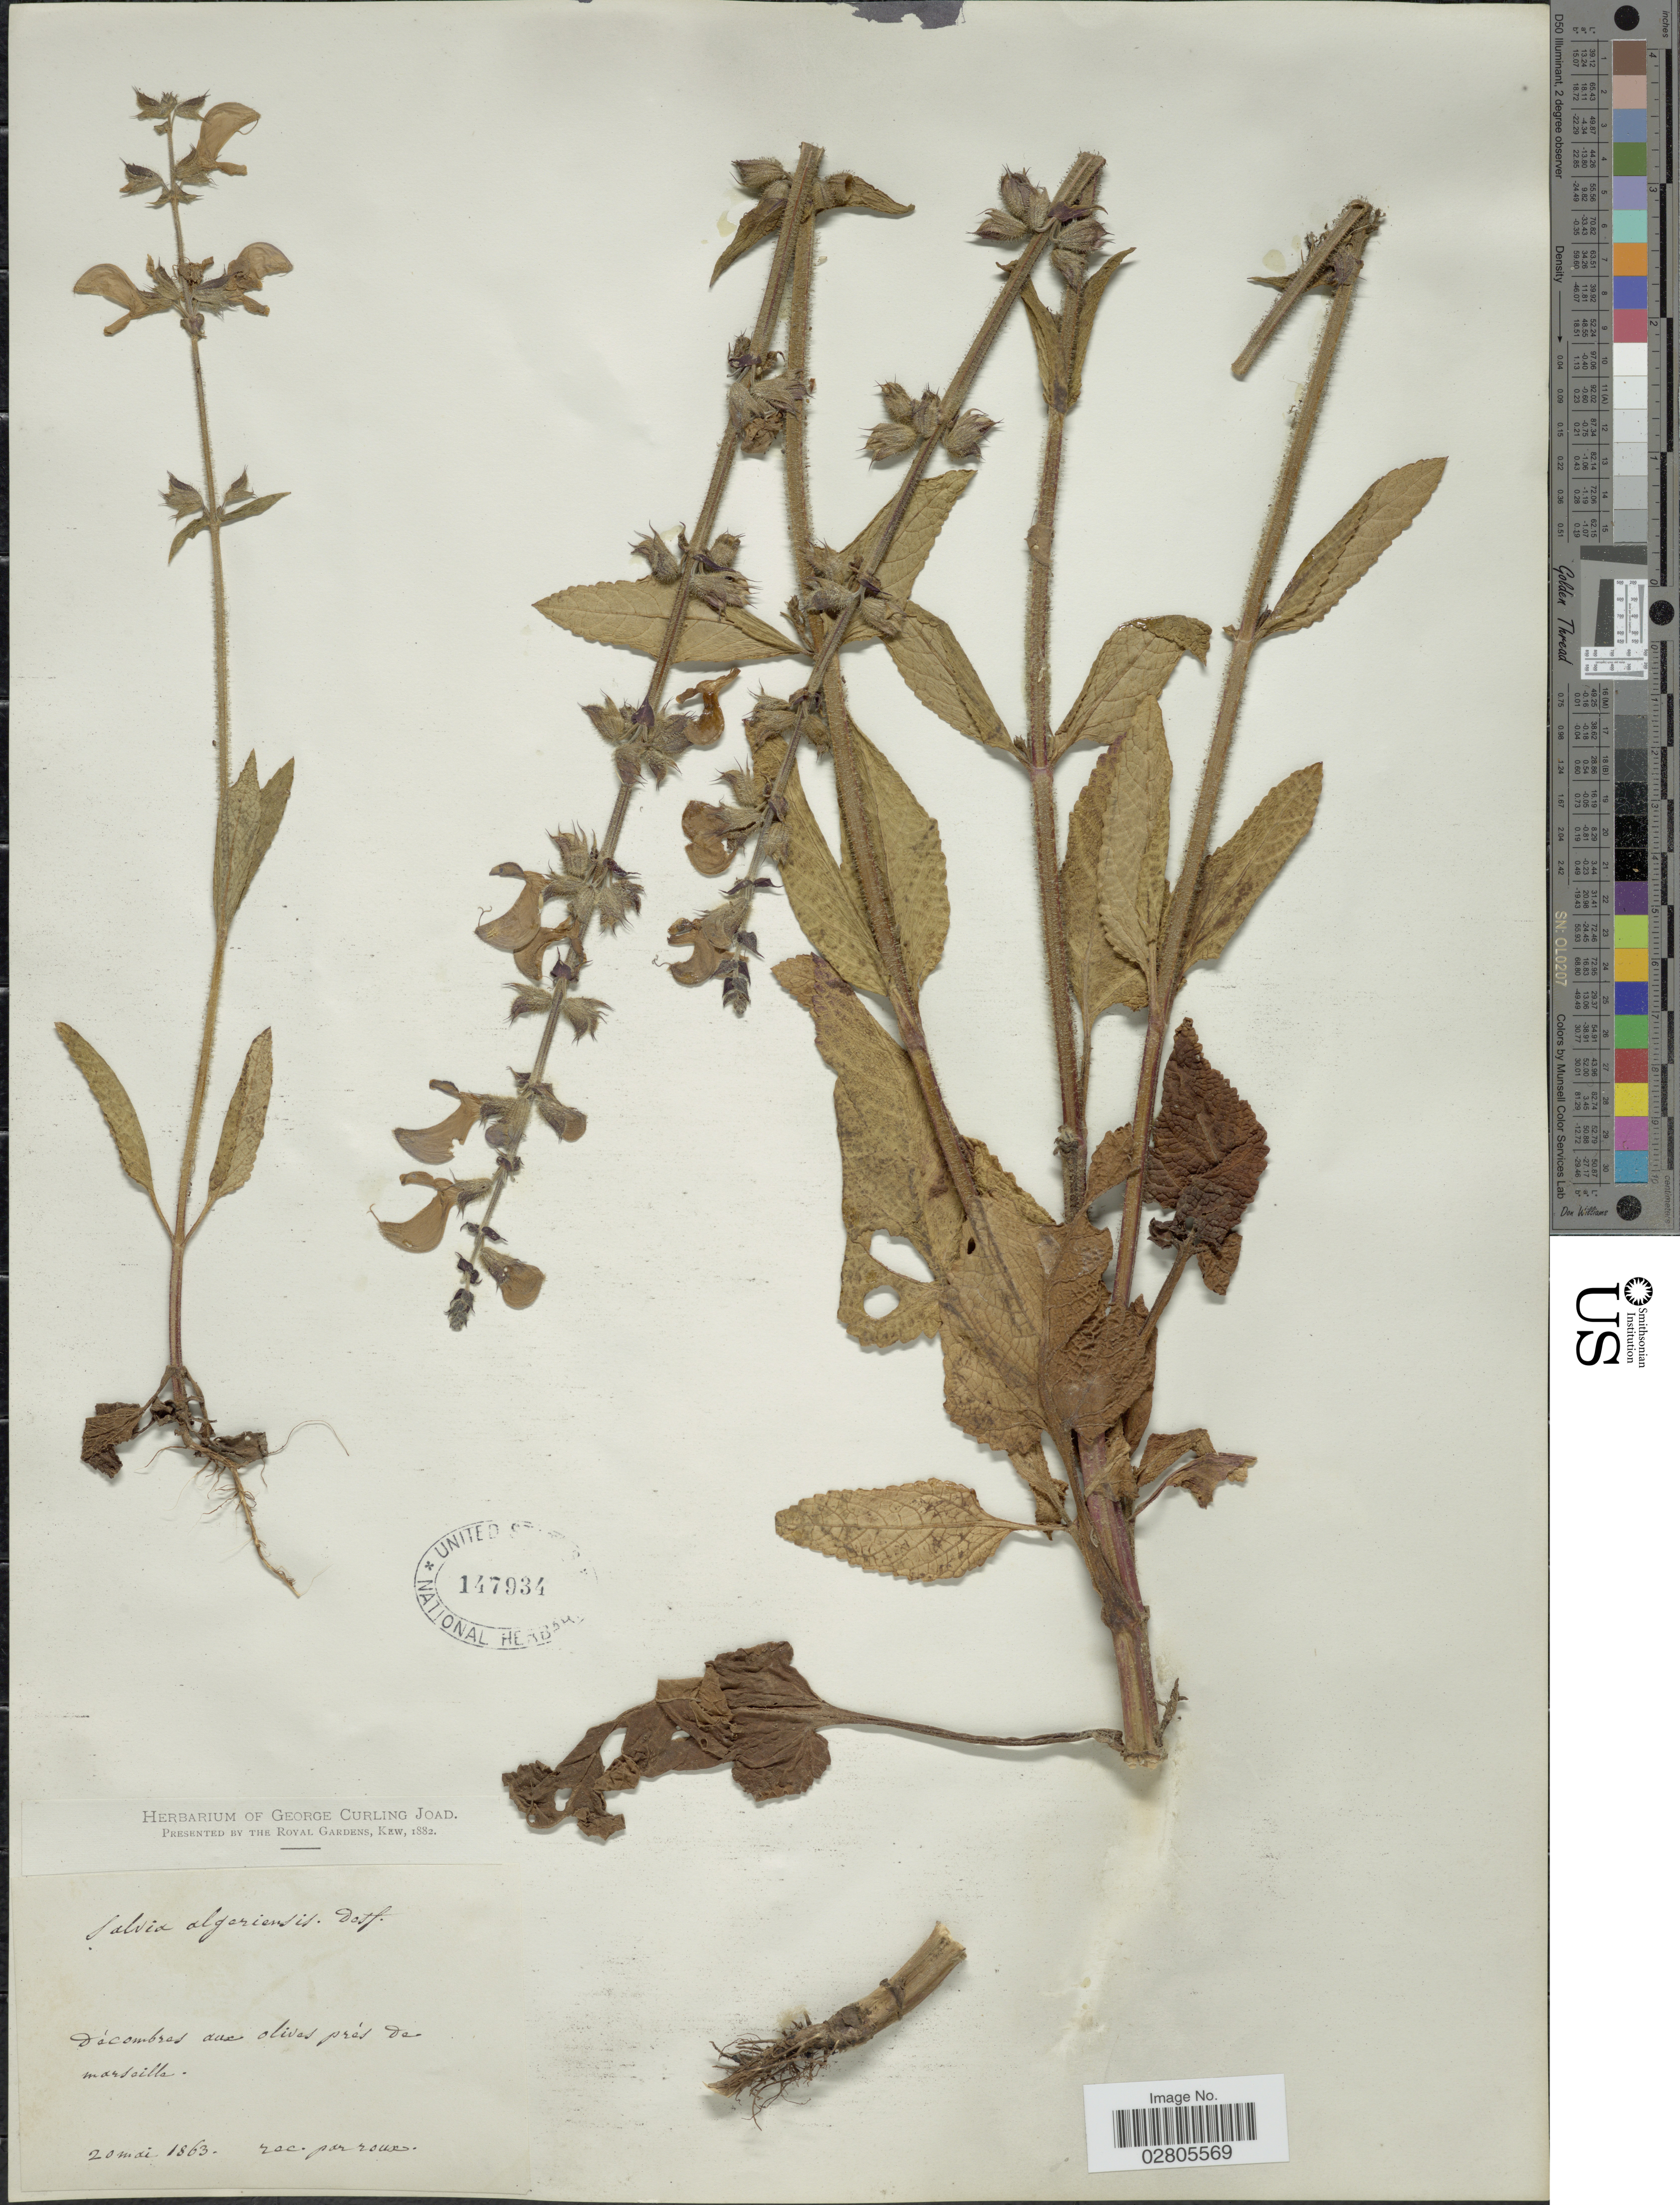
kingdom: Plantae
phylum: Tracheophyta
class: Magnoliopsida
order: Lamiales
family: Lamiaceae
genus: Salvia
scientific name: Salvia algeriensis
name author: Desf.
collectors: Roux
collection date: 1863-05-20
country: France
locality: Décombres aux olives près de Marsaille.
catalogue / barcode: US 147934